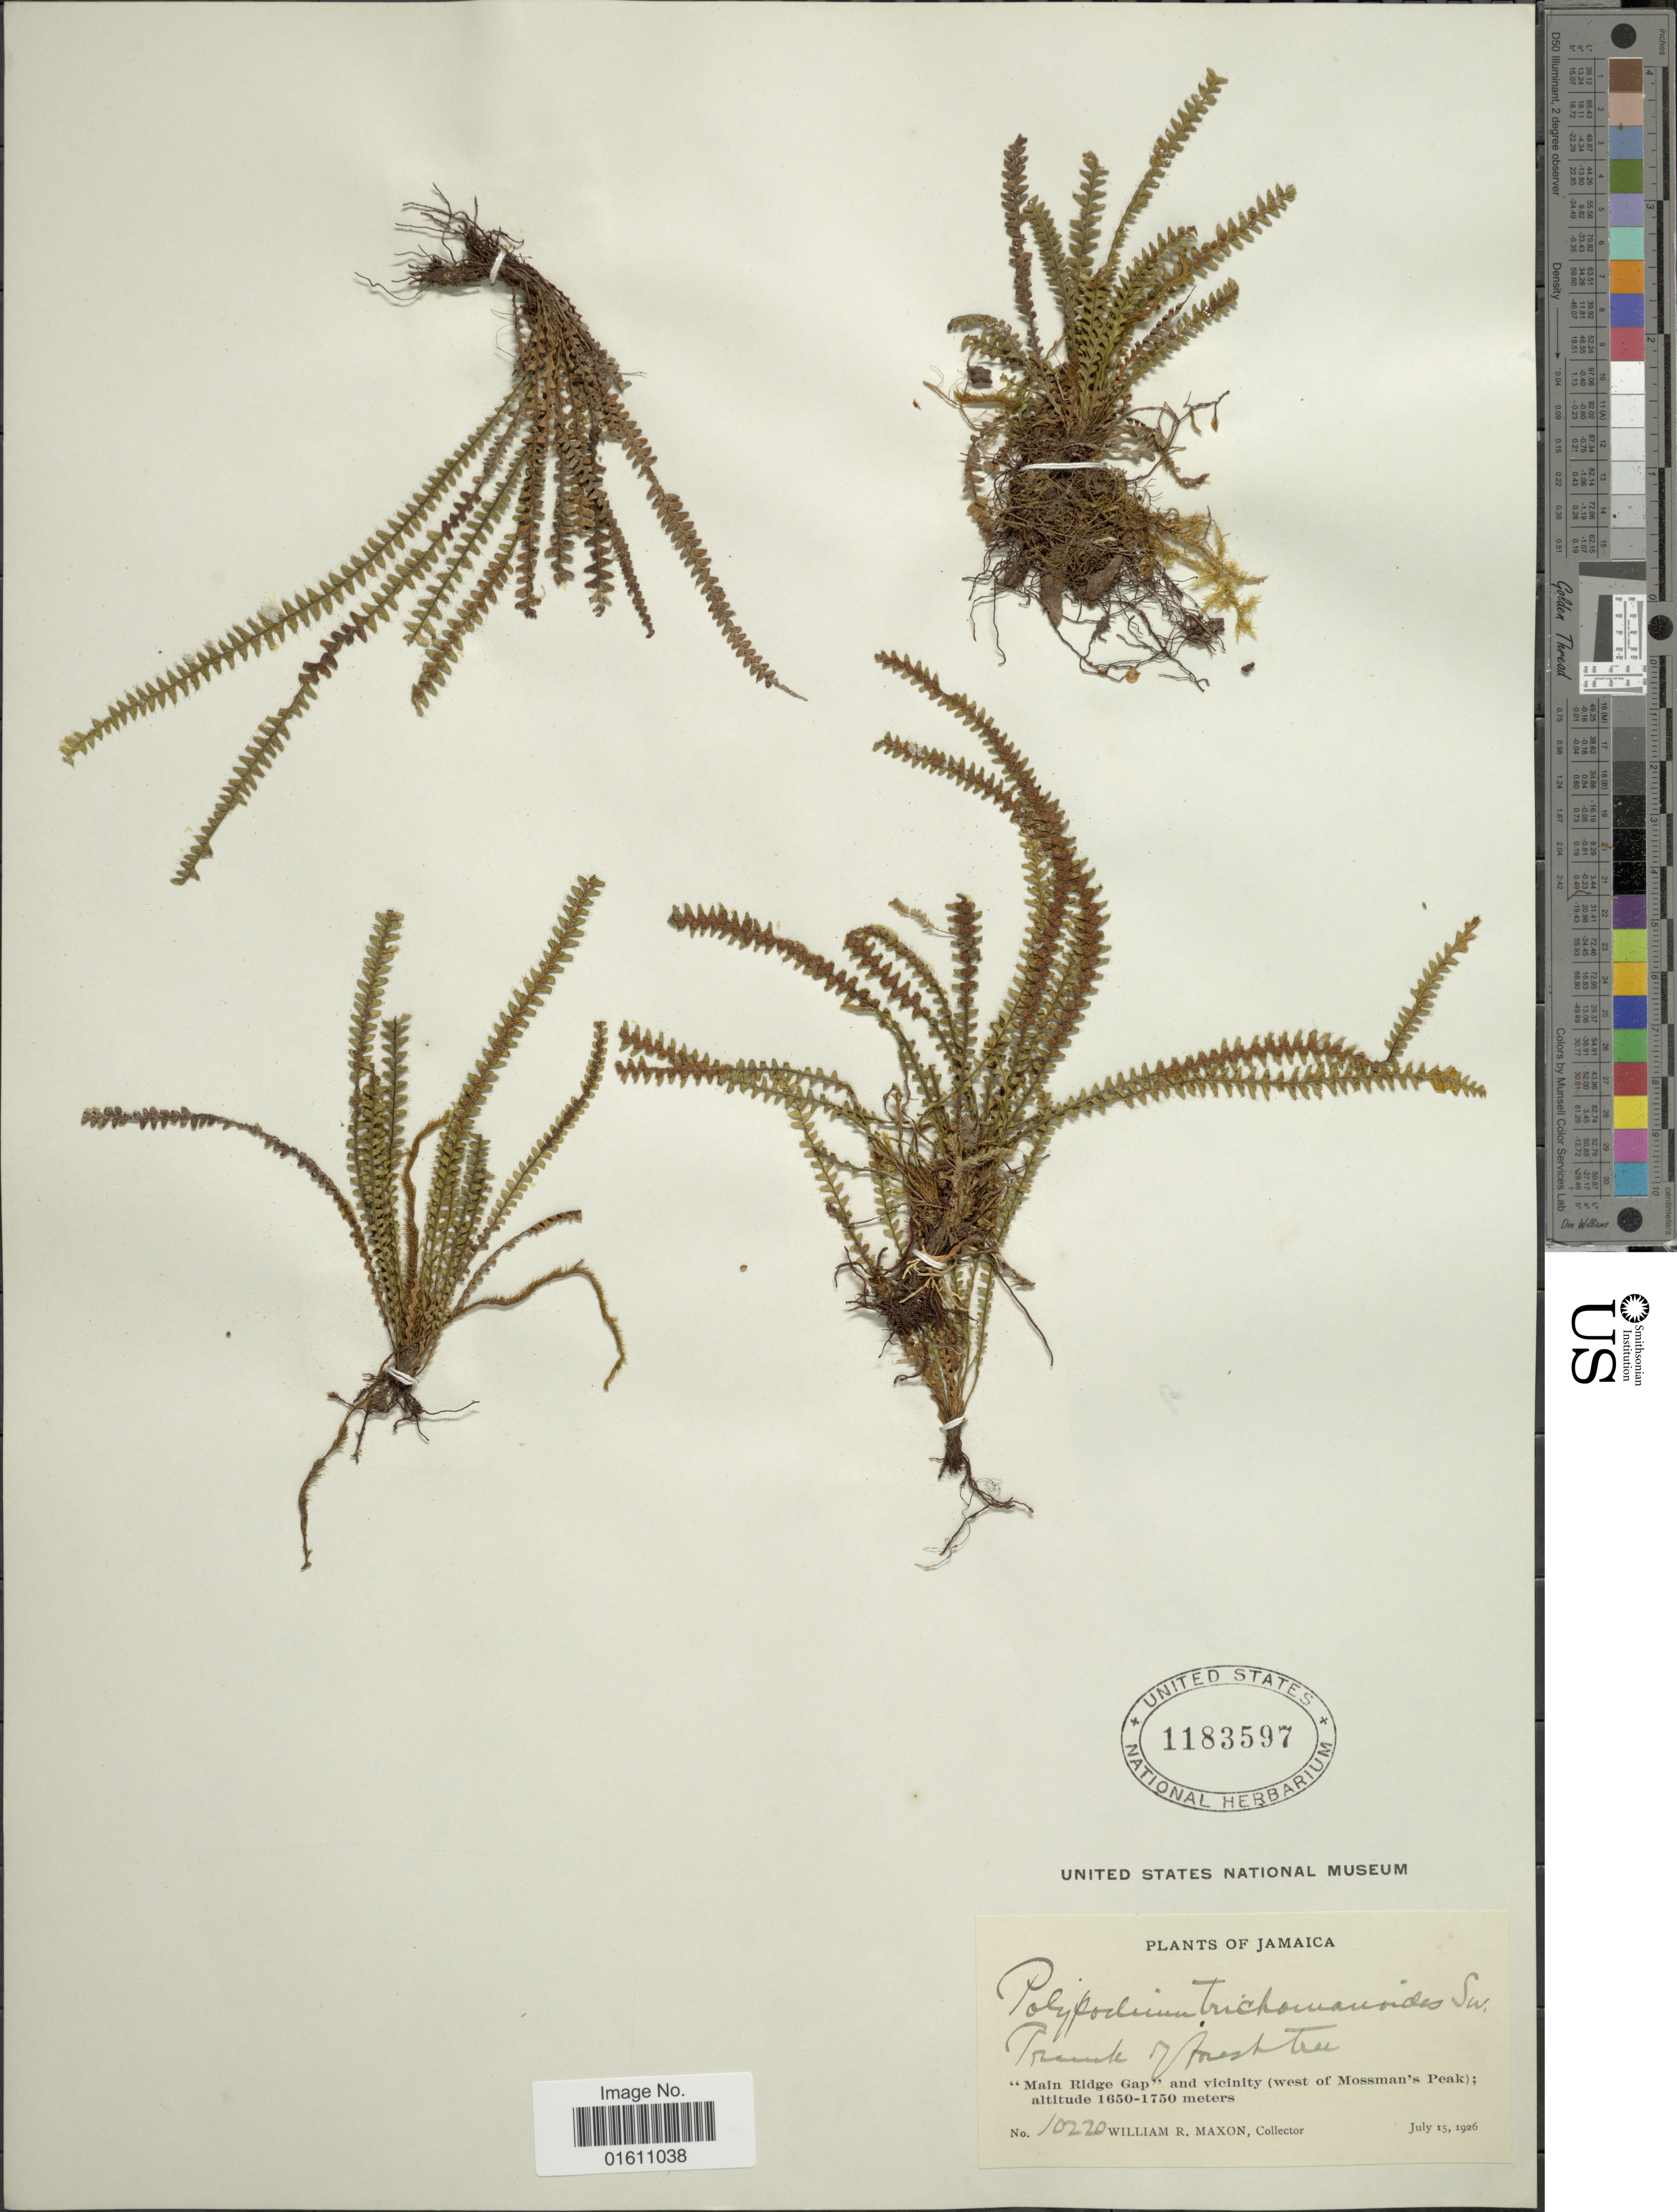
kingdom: Plantae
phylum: Tracheophyta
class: Polypodiopsida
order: Polypodiales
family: Polypodiaceae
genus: Moranopteris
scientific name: Moranopteris trichomanoides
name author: (Sw.) R. Y. Hirai & J. Prado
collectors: W. R. Maxon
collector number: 10220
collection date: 1926-07-15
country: Jamaica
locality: Main Ridge Gap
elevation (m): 1650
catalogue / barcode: US 1183597